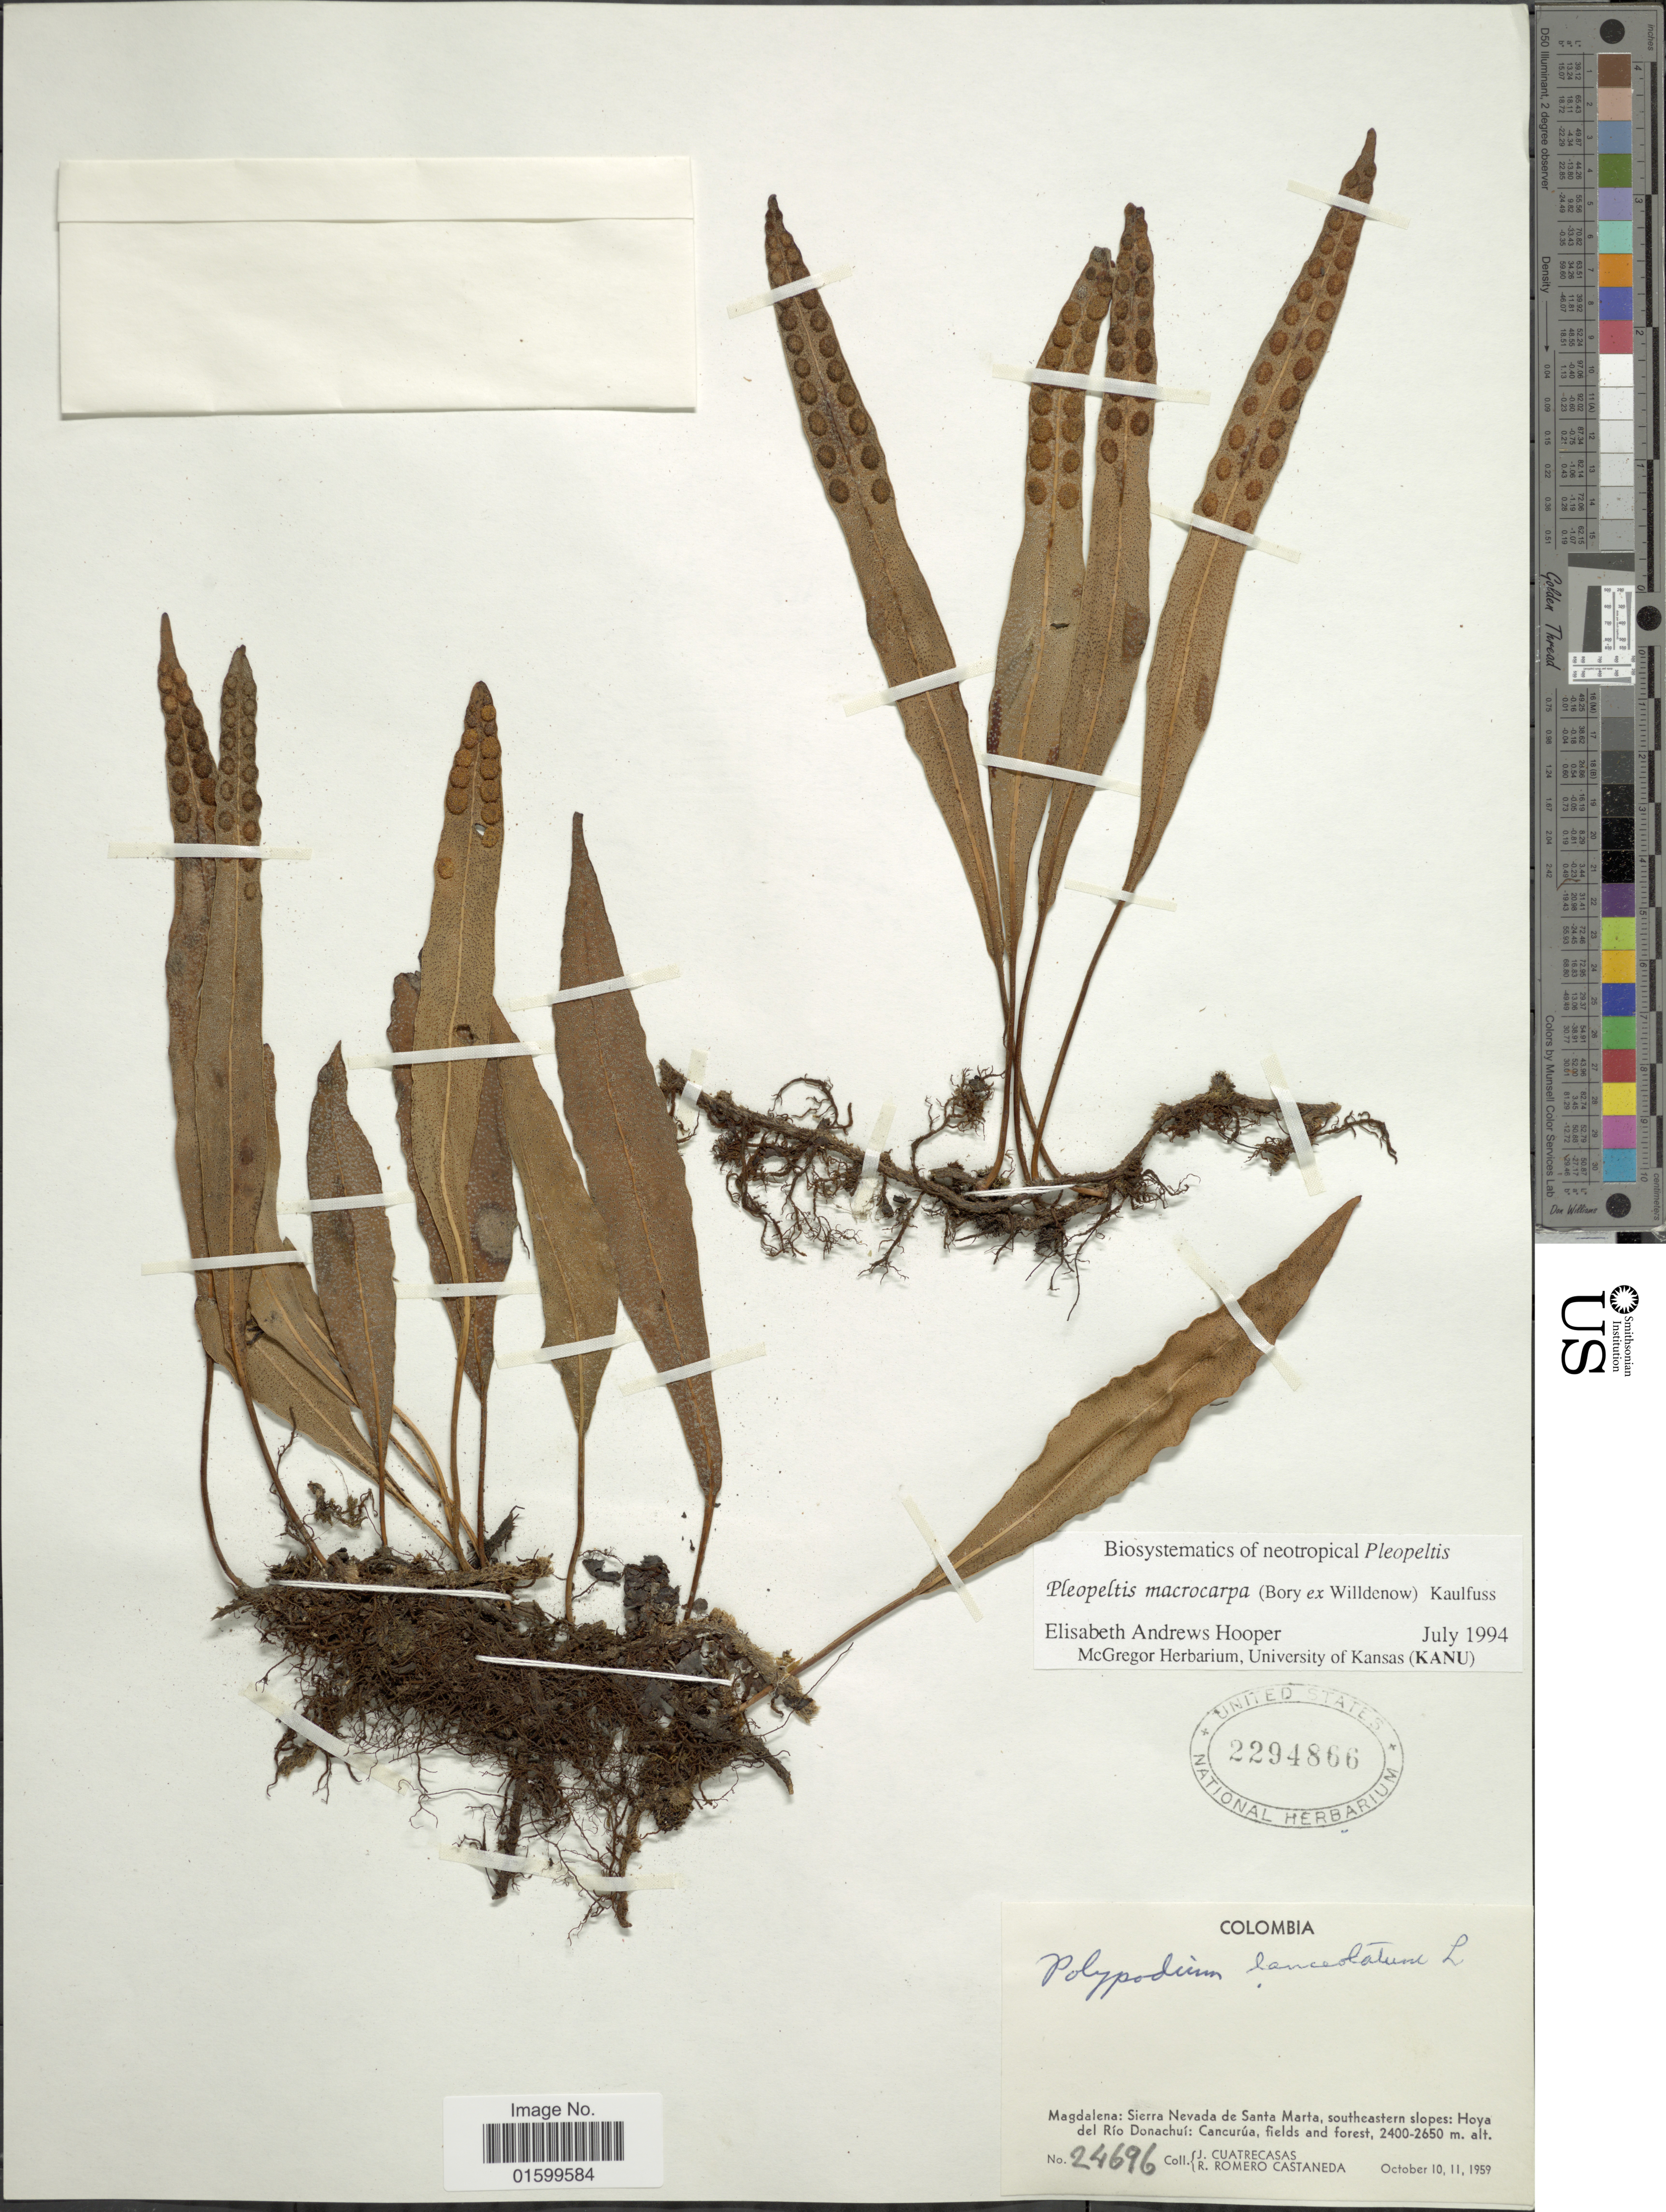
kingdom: Plantae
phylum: Tracheophyta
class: Polypodiopsida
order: Polypodiales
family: Polypodiaceae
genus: Pleopeltis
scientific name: Pleopeltis macrocarpa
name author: (Bory ex Willd.) Kaulf.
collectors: J. Cuatrecasas & R. Romero Castañeda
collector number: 24696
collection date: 1959-10-10/1959-10-11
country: Colombia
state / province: Magdalena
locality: Magdalena: Sierra Nevada de Santa Marta, southeastern slopes: Hoya del Rio Donachui: Cancurua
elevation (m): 2400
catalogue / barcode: US 2294866